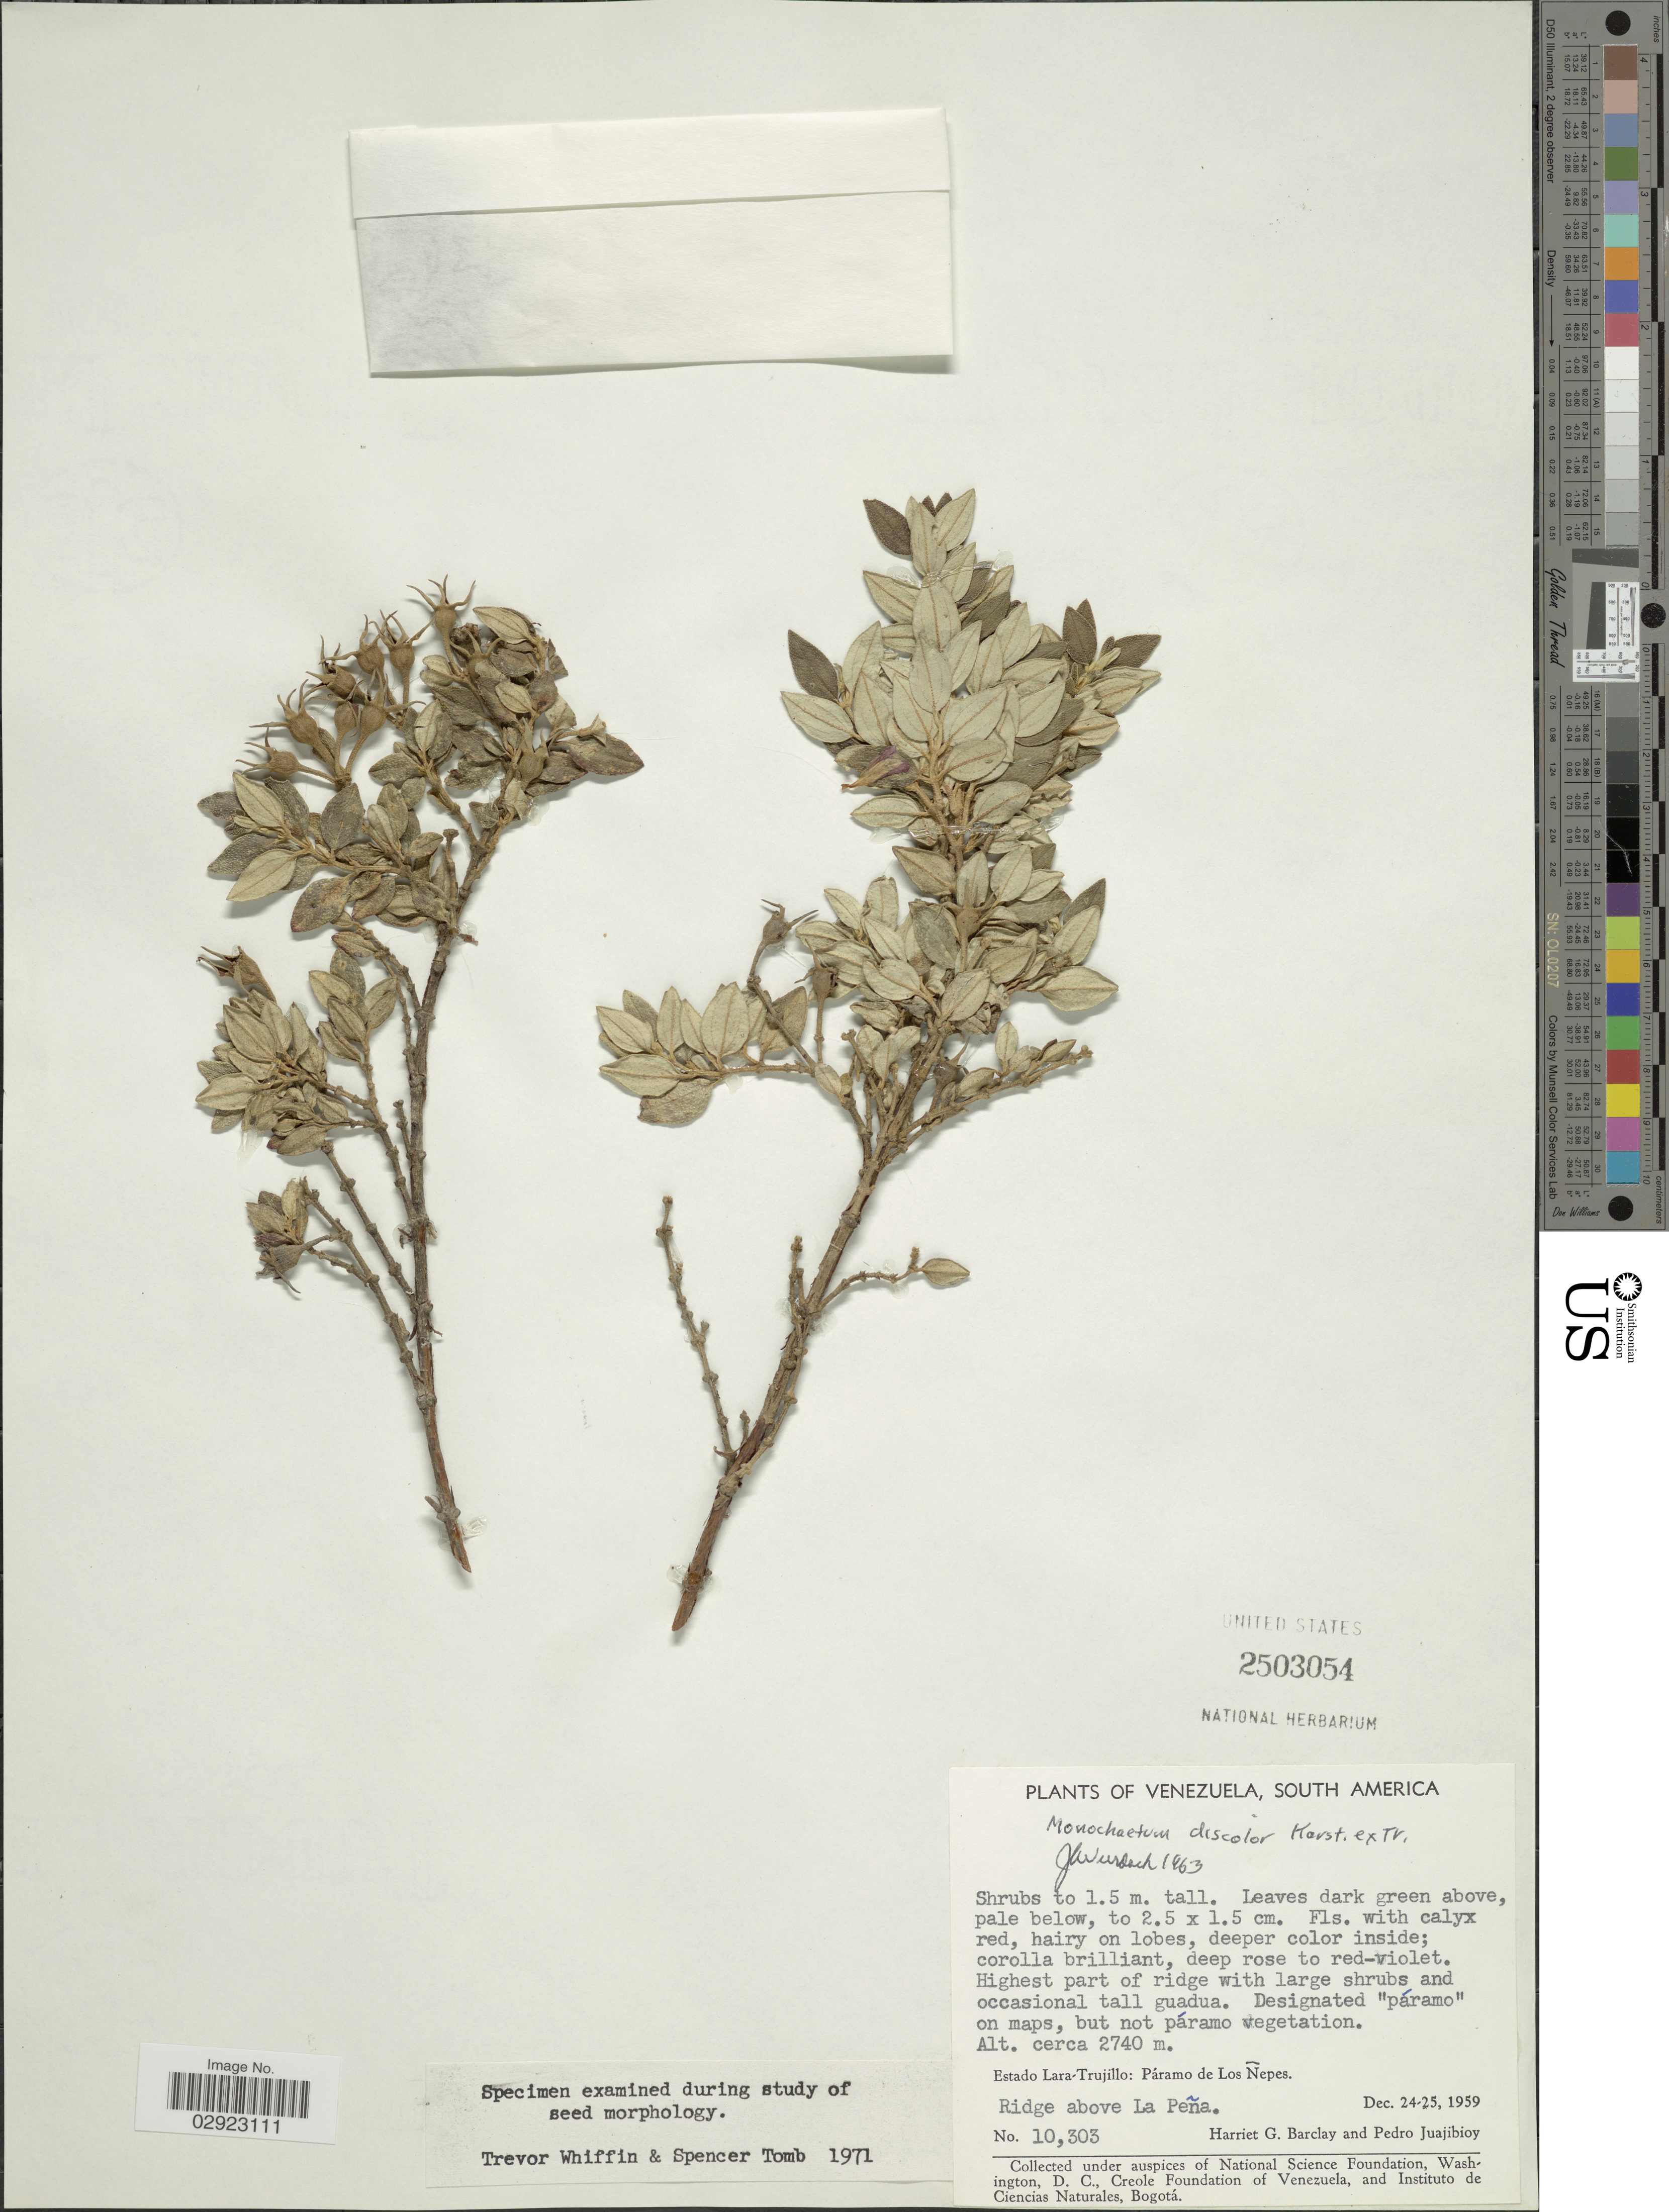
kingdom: Plantae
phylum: Tracheophyta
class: Magnoliopsida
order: Myrtales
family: Melastomataceae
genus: Monochaetum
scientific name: Monochaetum discolor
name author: (Triana) H. Karst.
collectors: H. G. Barclay & P. Juajibioy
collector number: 10303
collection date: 1959-12-24/1959-12-25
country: Venezuela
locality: Estado Lara-Trujillo: Páramo de Los Nepes. Ridge above La Peña.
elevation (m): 2740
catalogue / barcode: US 2503054